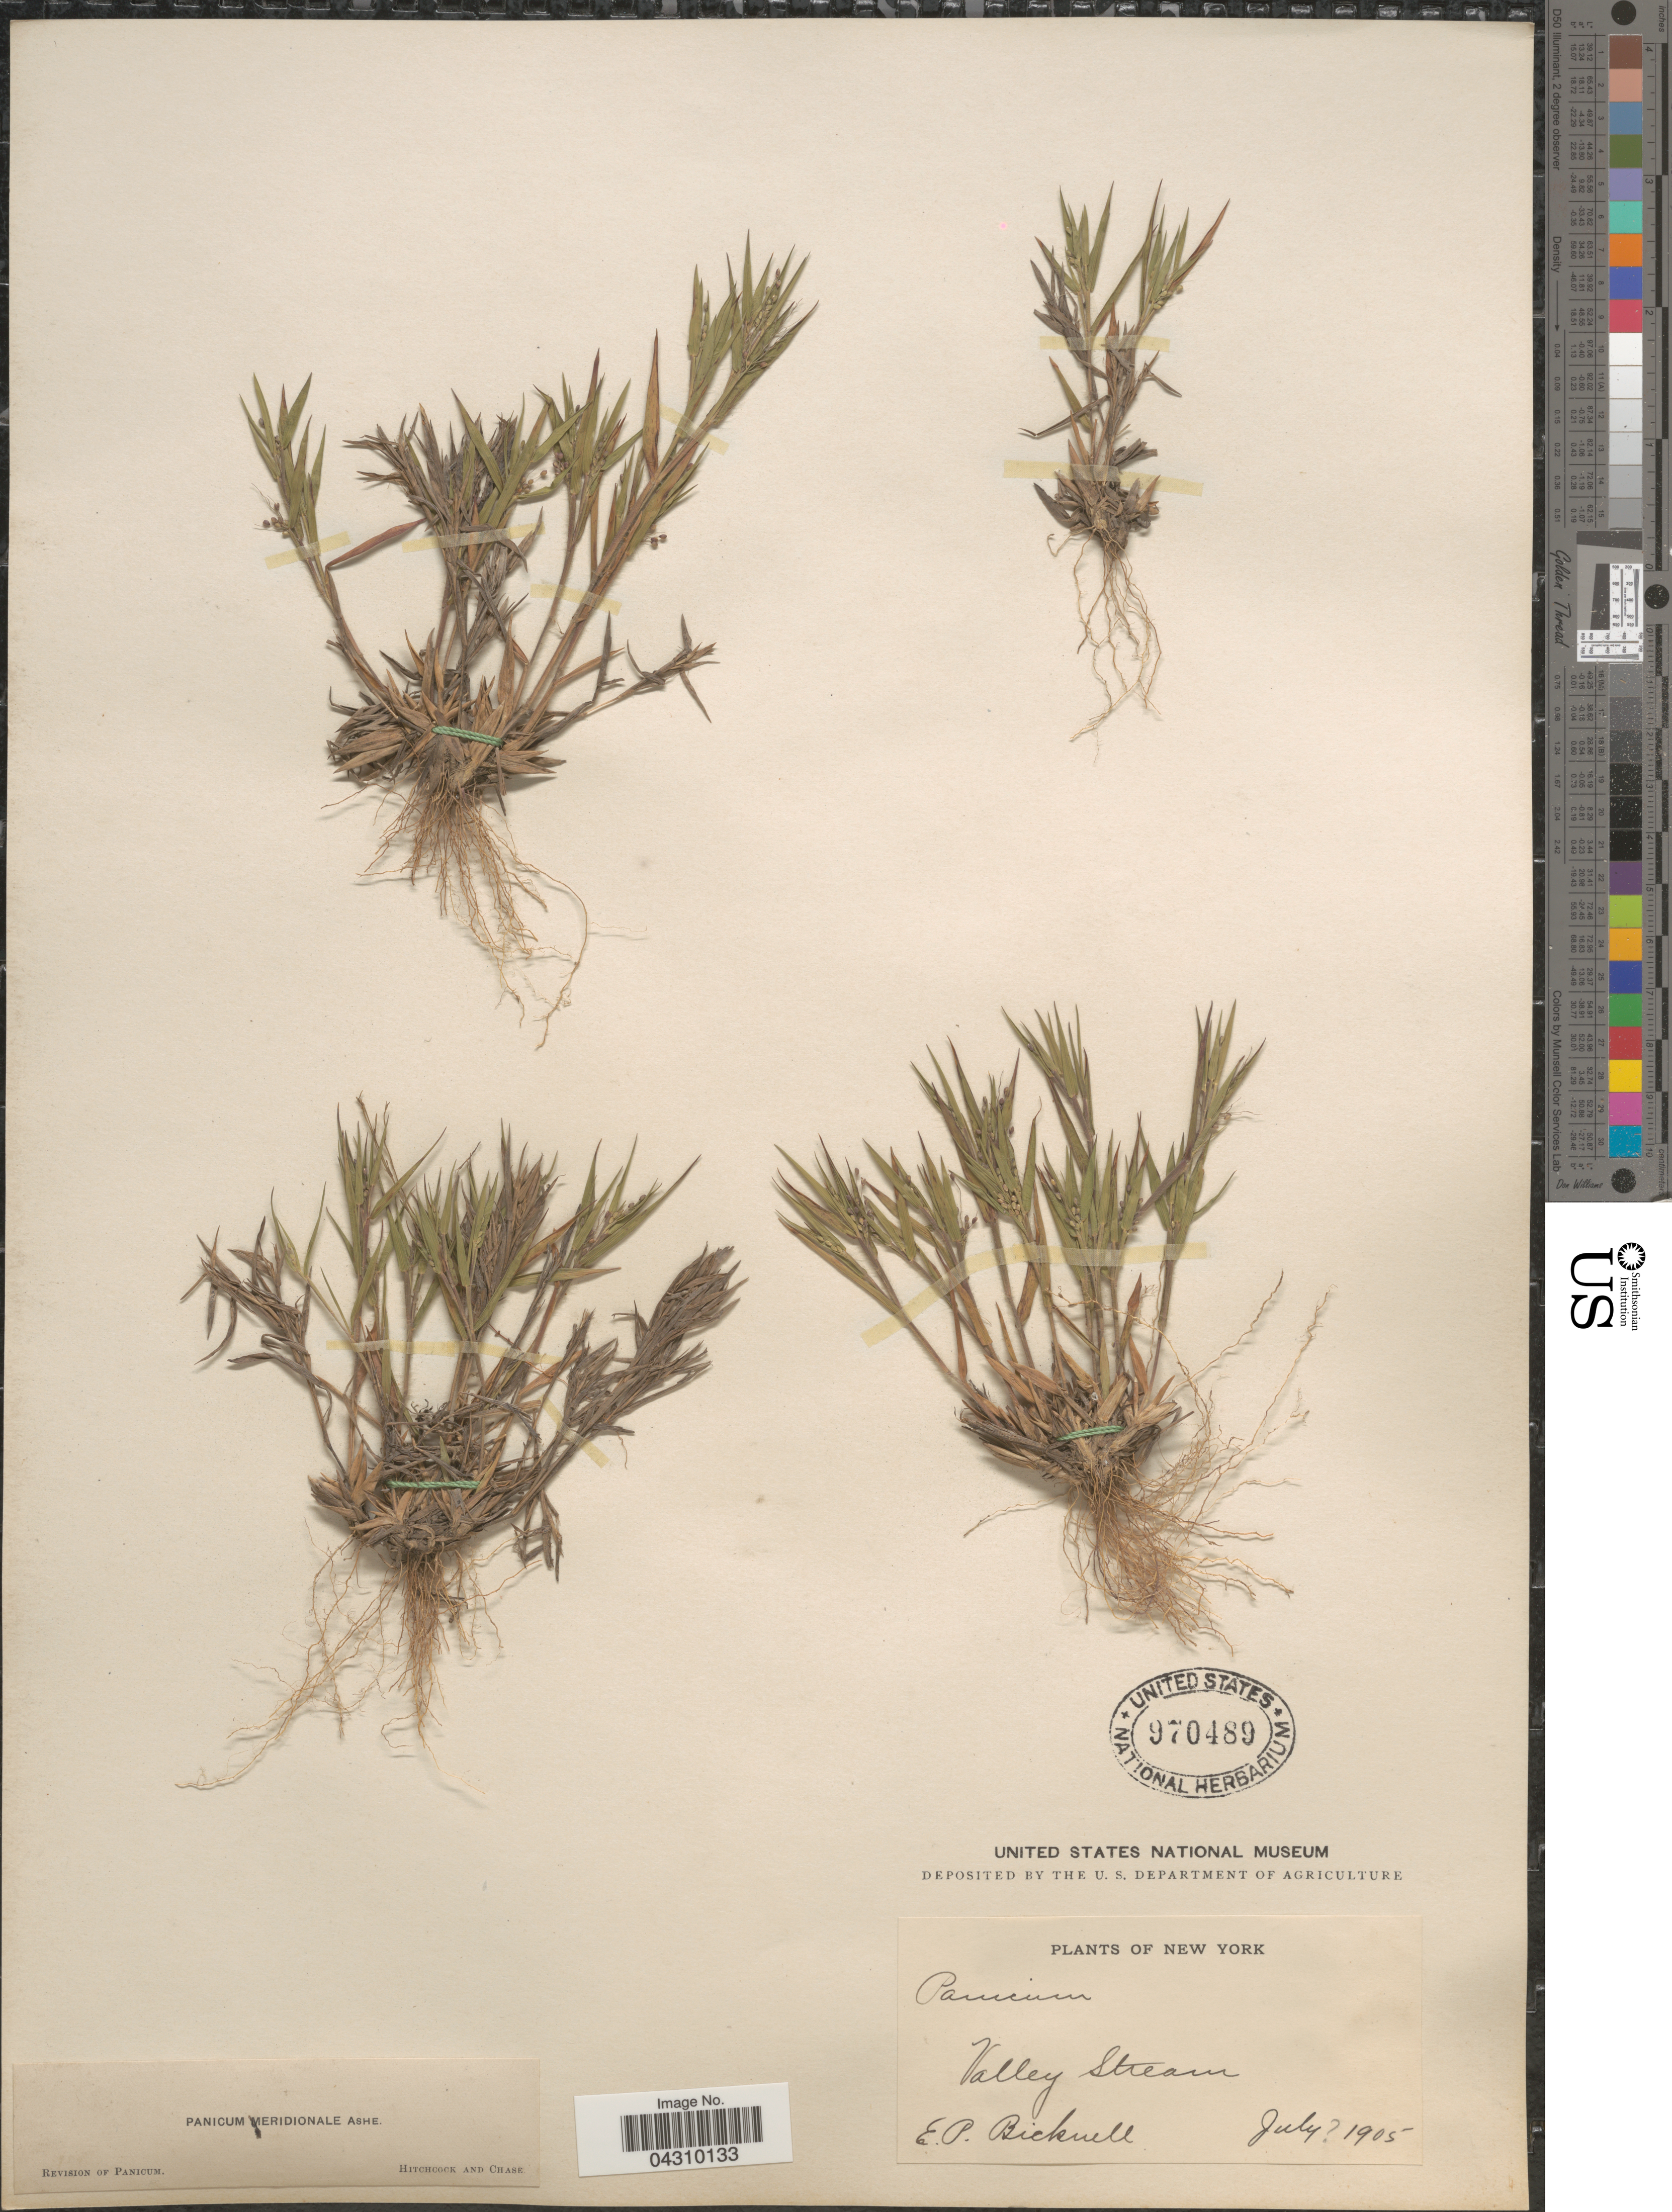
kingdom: Plantae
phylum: Tracheophyta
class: Liliopsida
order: Poales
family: Poaceae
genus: Dichanthelium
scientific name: Dichanthelium acuminatum var. acuminatum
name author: (Sw.) Gould & C.A. Clark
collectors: E. P. Bicknell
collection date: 1905-07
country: United States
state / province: New York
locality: Valley Stream.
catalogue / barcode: US 970489